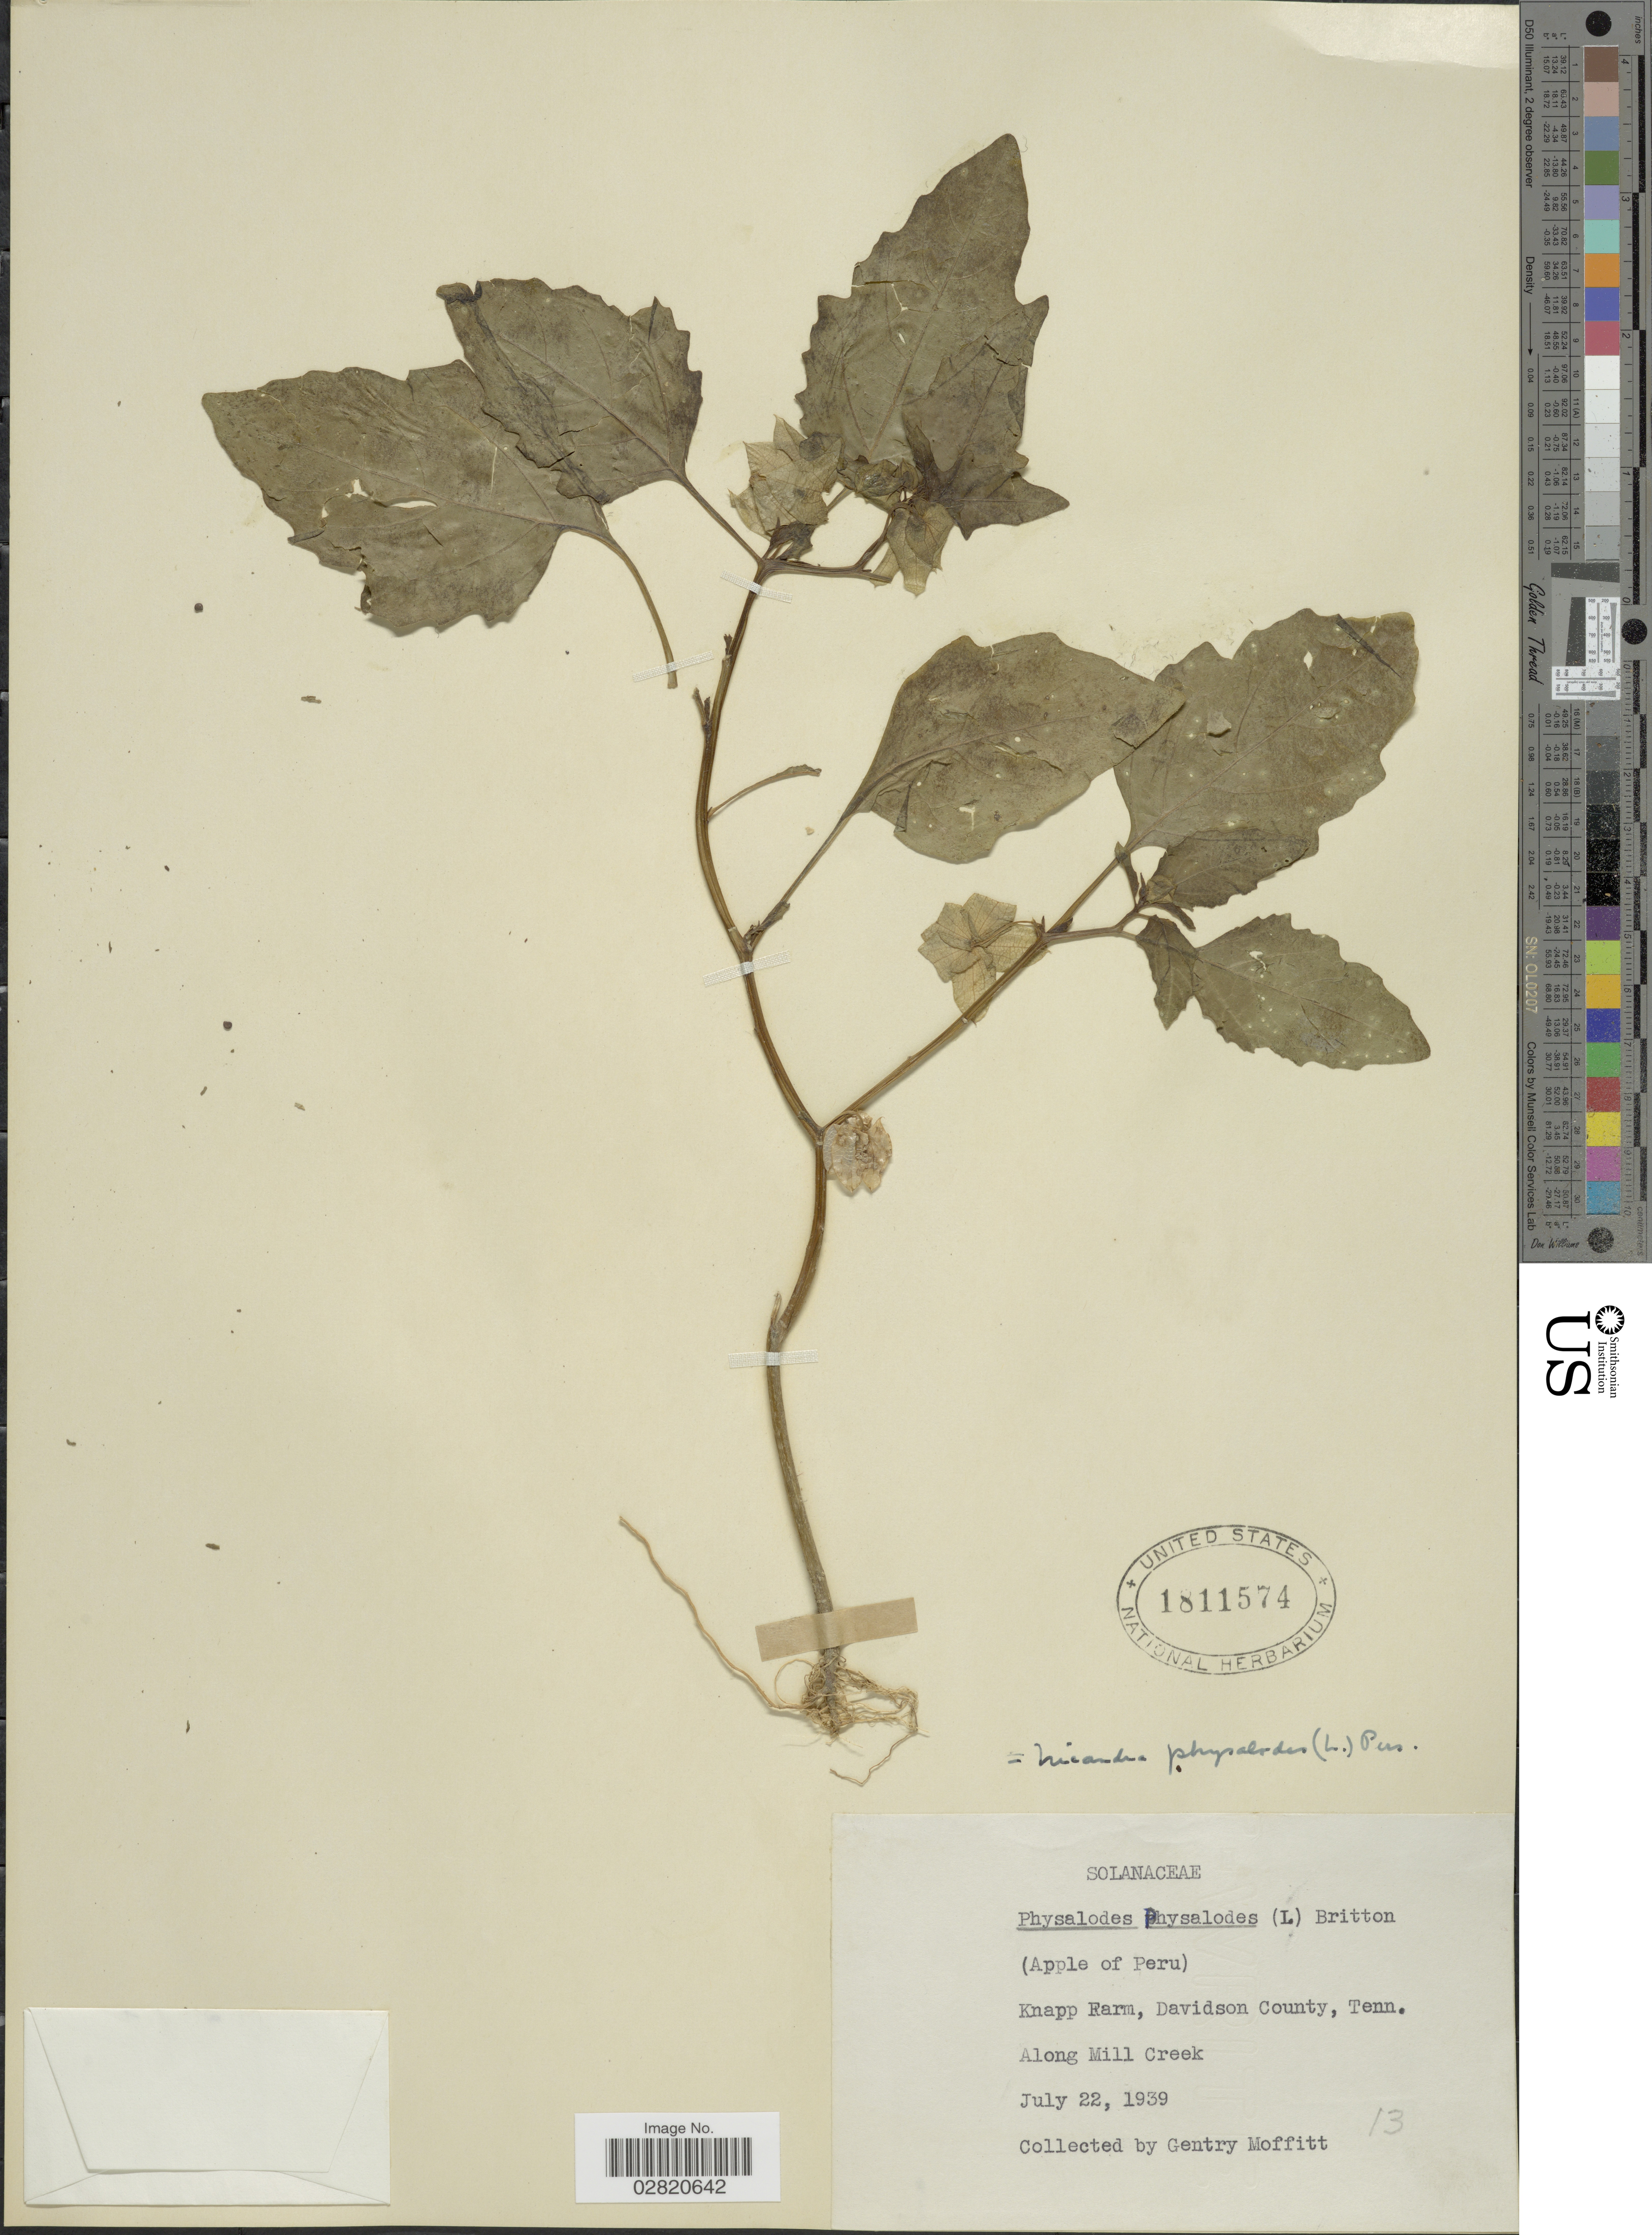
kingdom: Plantae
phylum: Tracheophyta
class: Magnoliopsida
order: Solanales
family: Solanaceae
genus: Nicandra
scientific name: Nicandra physalodes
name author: (L.) Gaertn.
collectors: G. Moffitt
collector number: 13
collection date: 1939-07-22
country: United States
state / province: Tennessee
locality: Knapp Farm, Davidson County. Along Mill Creek.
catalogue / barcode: US 1811574